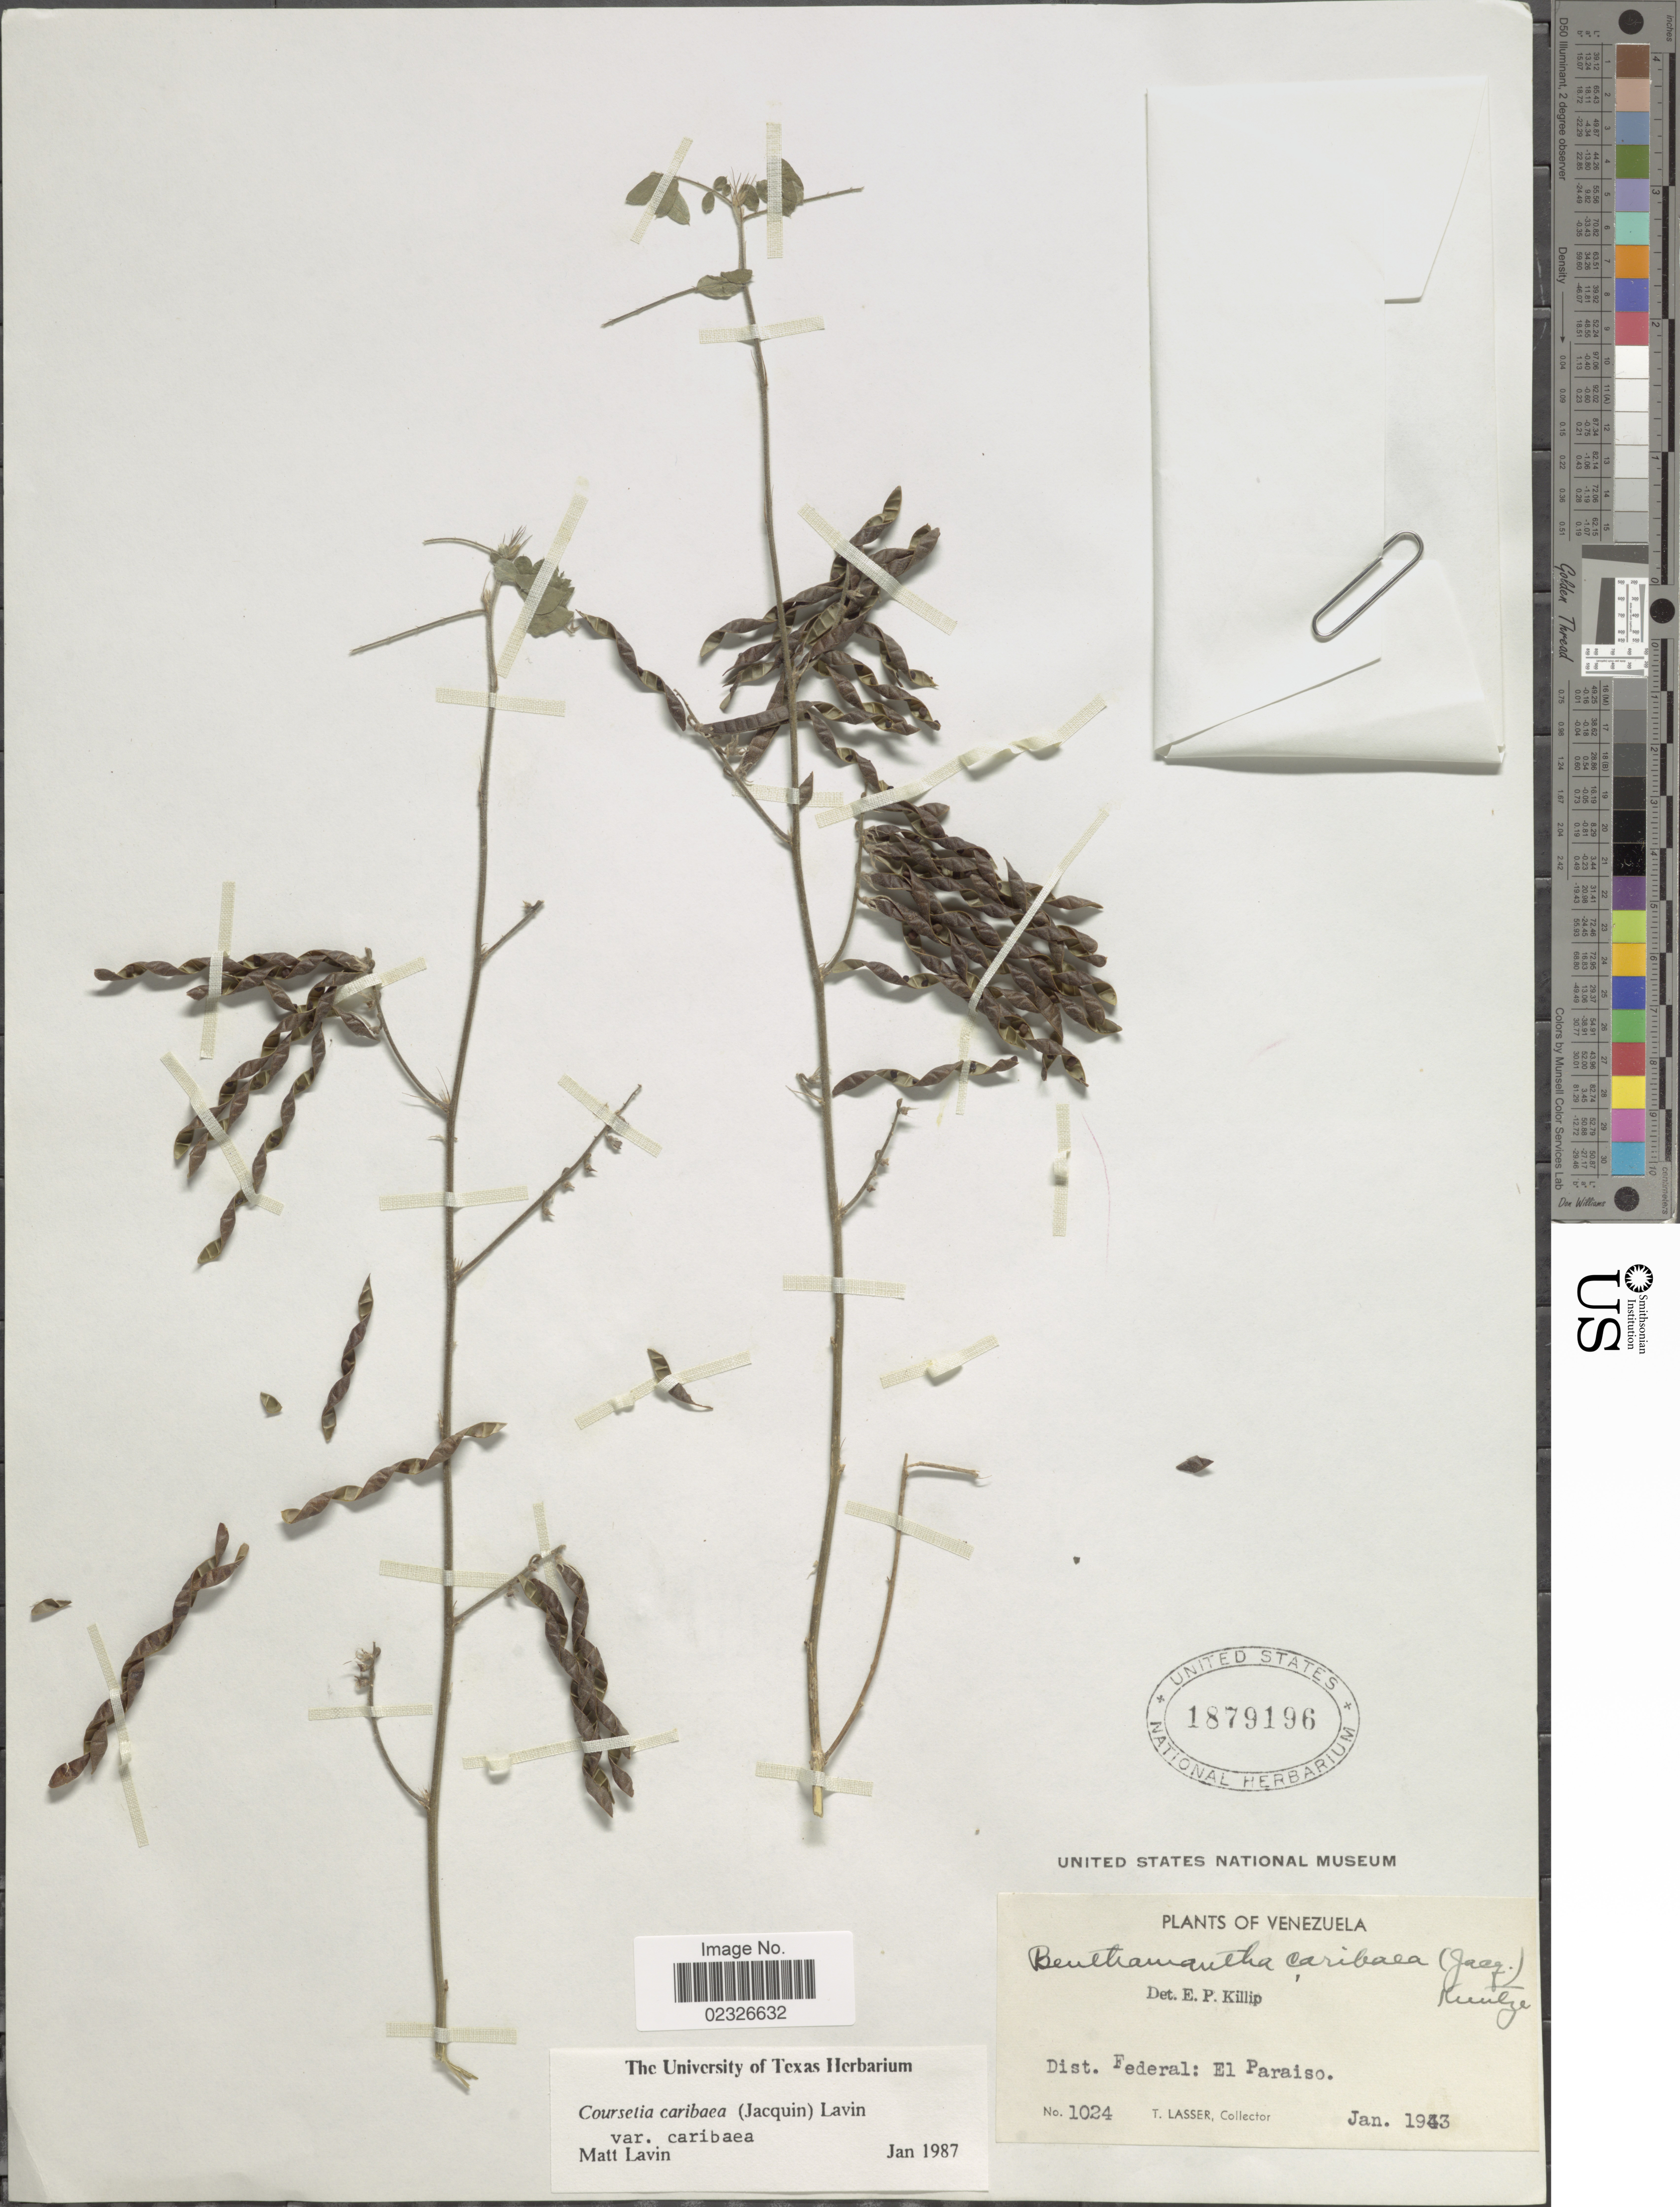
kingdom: Plantae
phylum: Tracheophyta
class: Magnoliopsida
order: Fabales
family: Fabaceae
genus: Coursetia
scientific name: Coursetia caribaea var. caribaea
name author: (Jacq.) Lavin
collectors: T. Lasser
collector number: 1024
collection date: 1943-01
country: Venezuela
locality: Dist. Federal: El Paraiso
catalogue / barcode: US 1879196